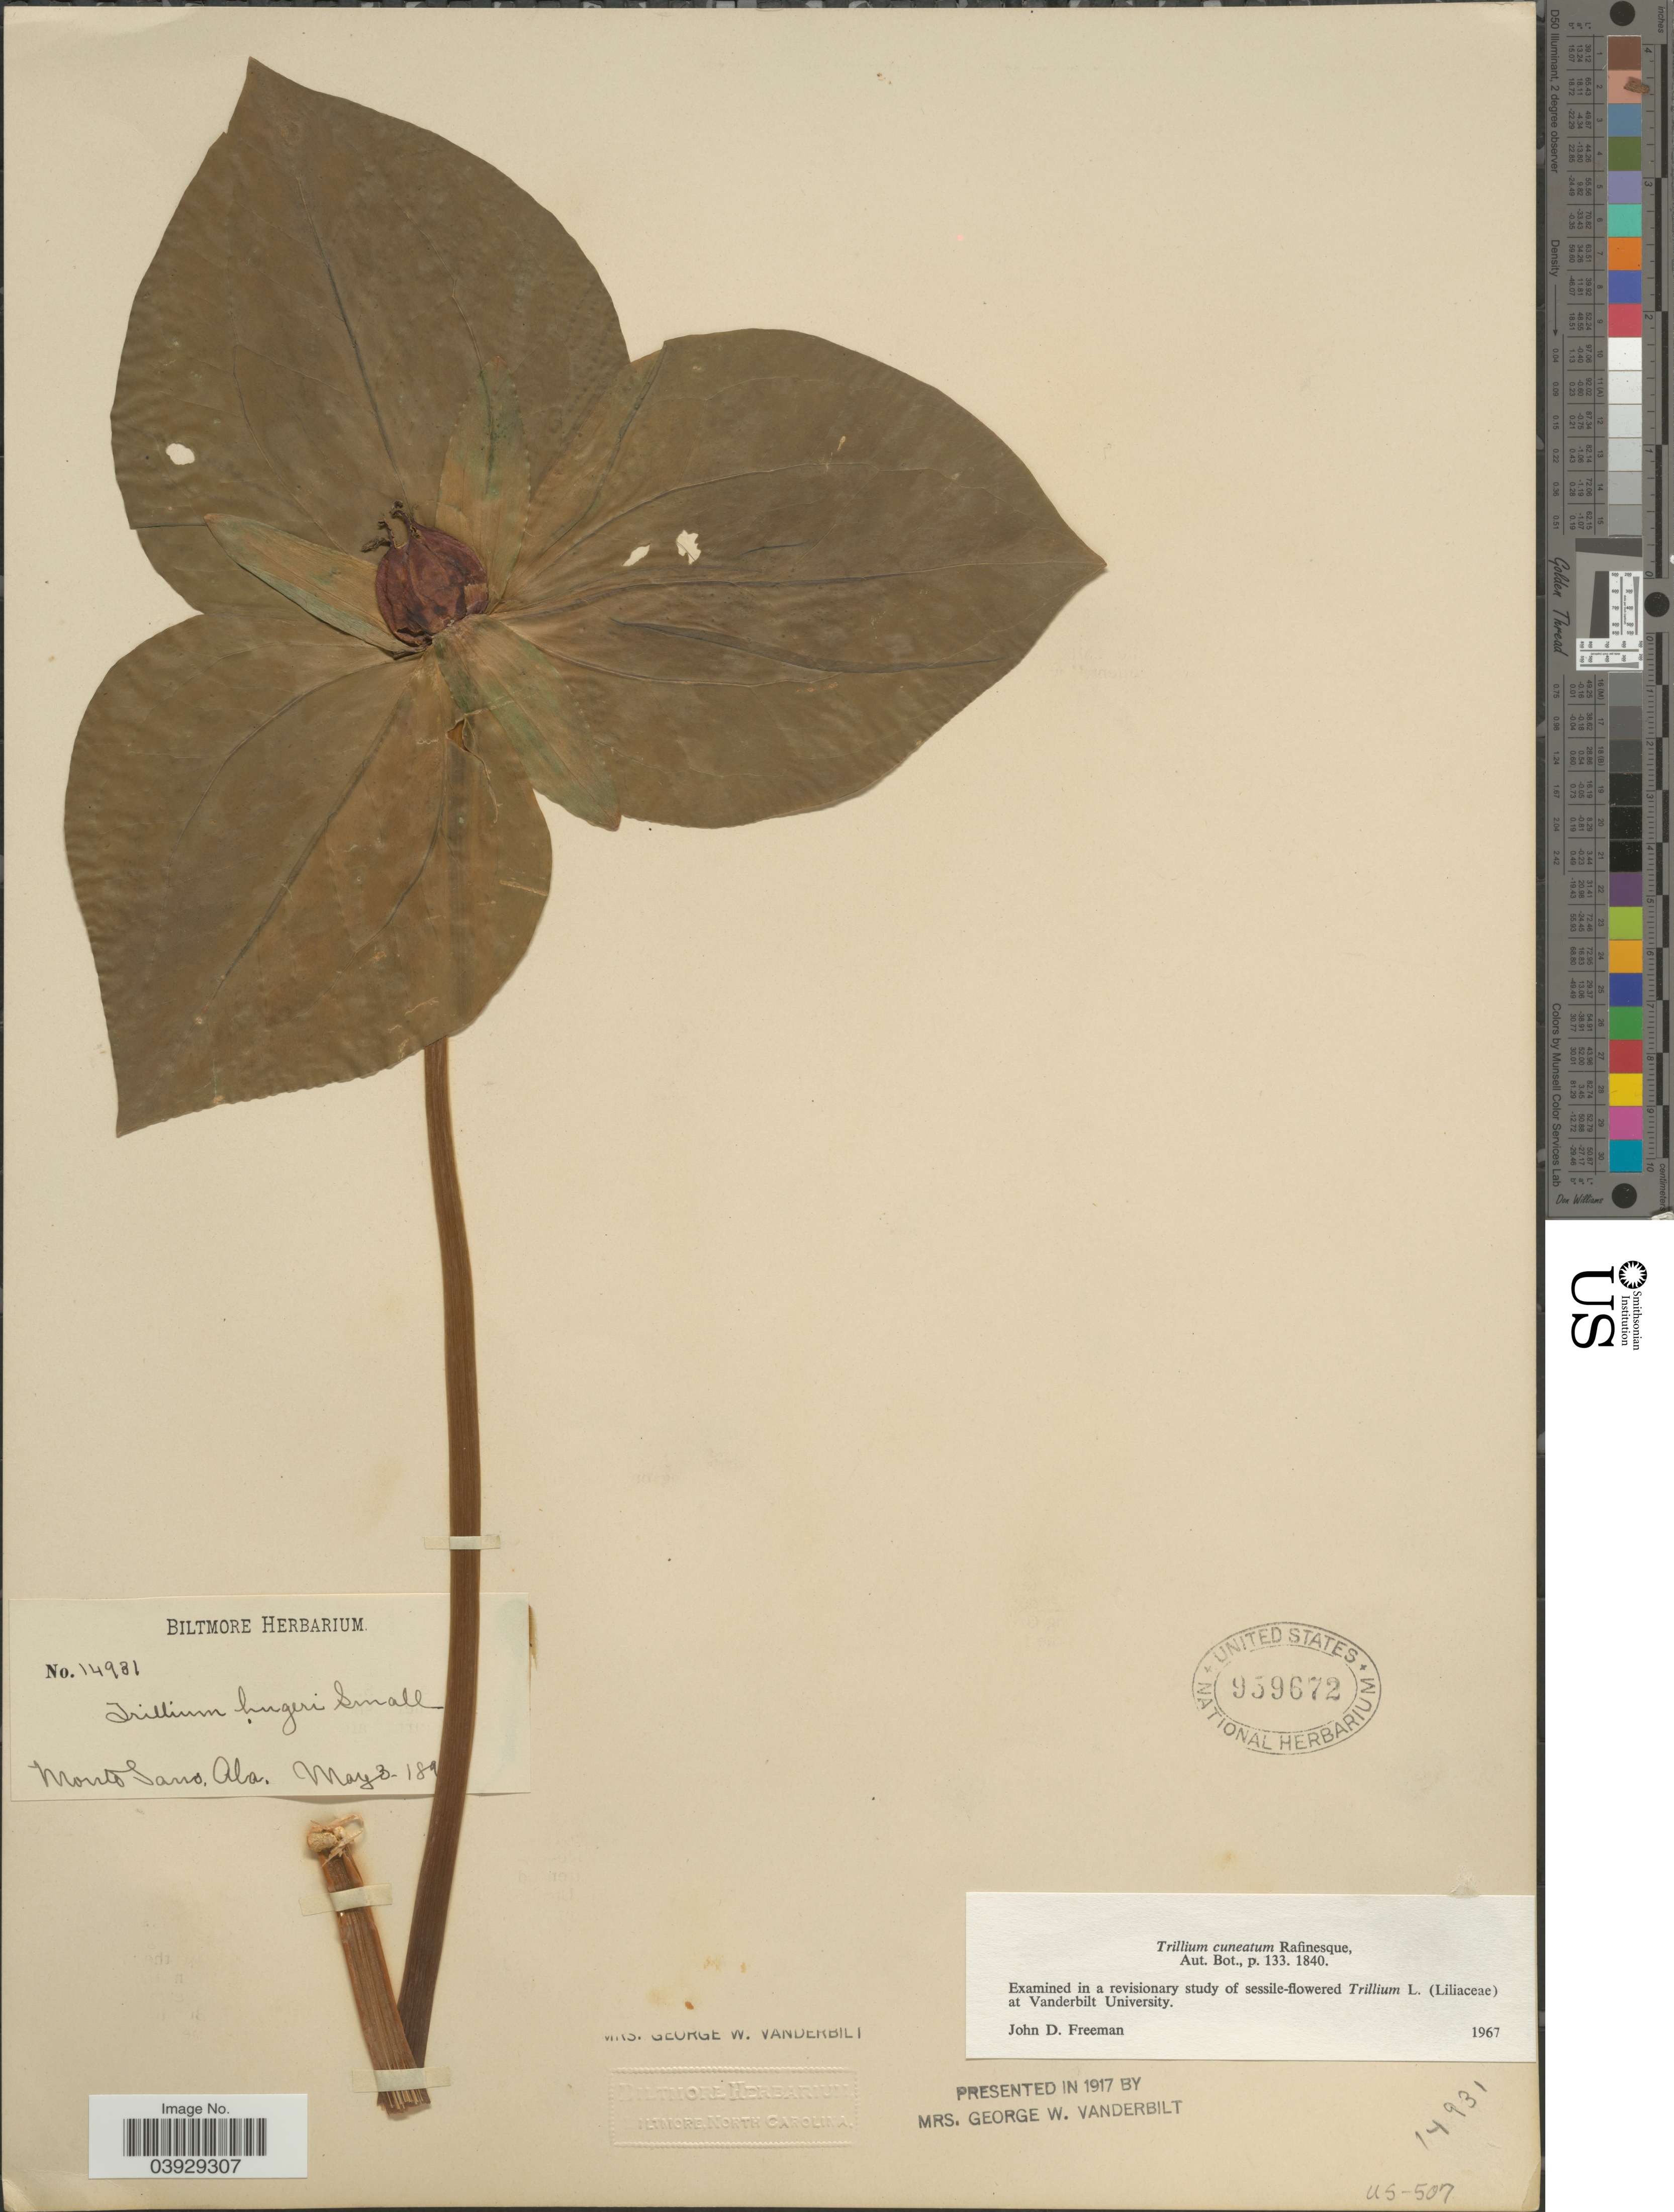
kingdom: Plantae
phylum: Tracheophyta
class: Liliopsida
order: Liliales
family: Melanthiaceae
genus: Trillium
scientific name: Trillium cuneatum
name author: Raf.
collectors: ex herb. Biltmore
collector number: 14931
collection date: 1899-05-03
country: United States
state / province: Alabama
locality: Monte Sano.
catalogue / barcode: US 959672